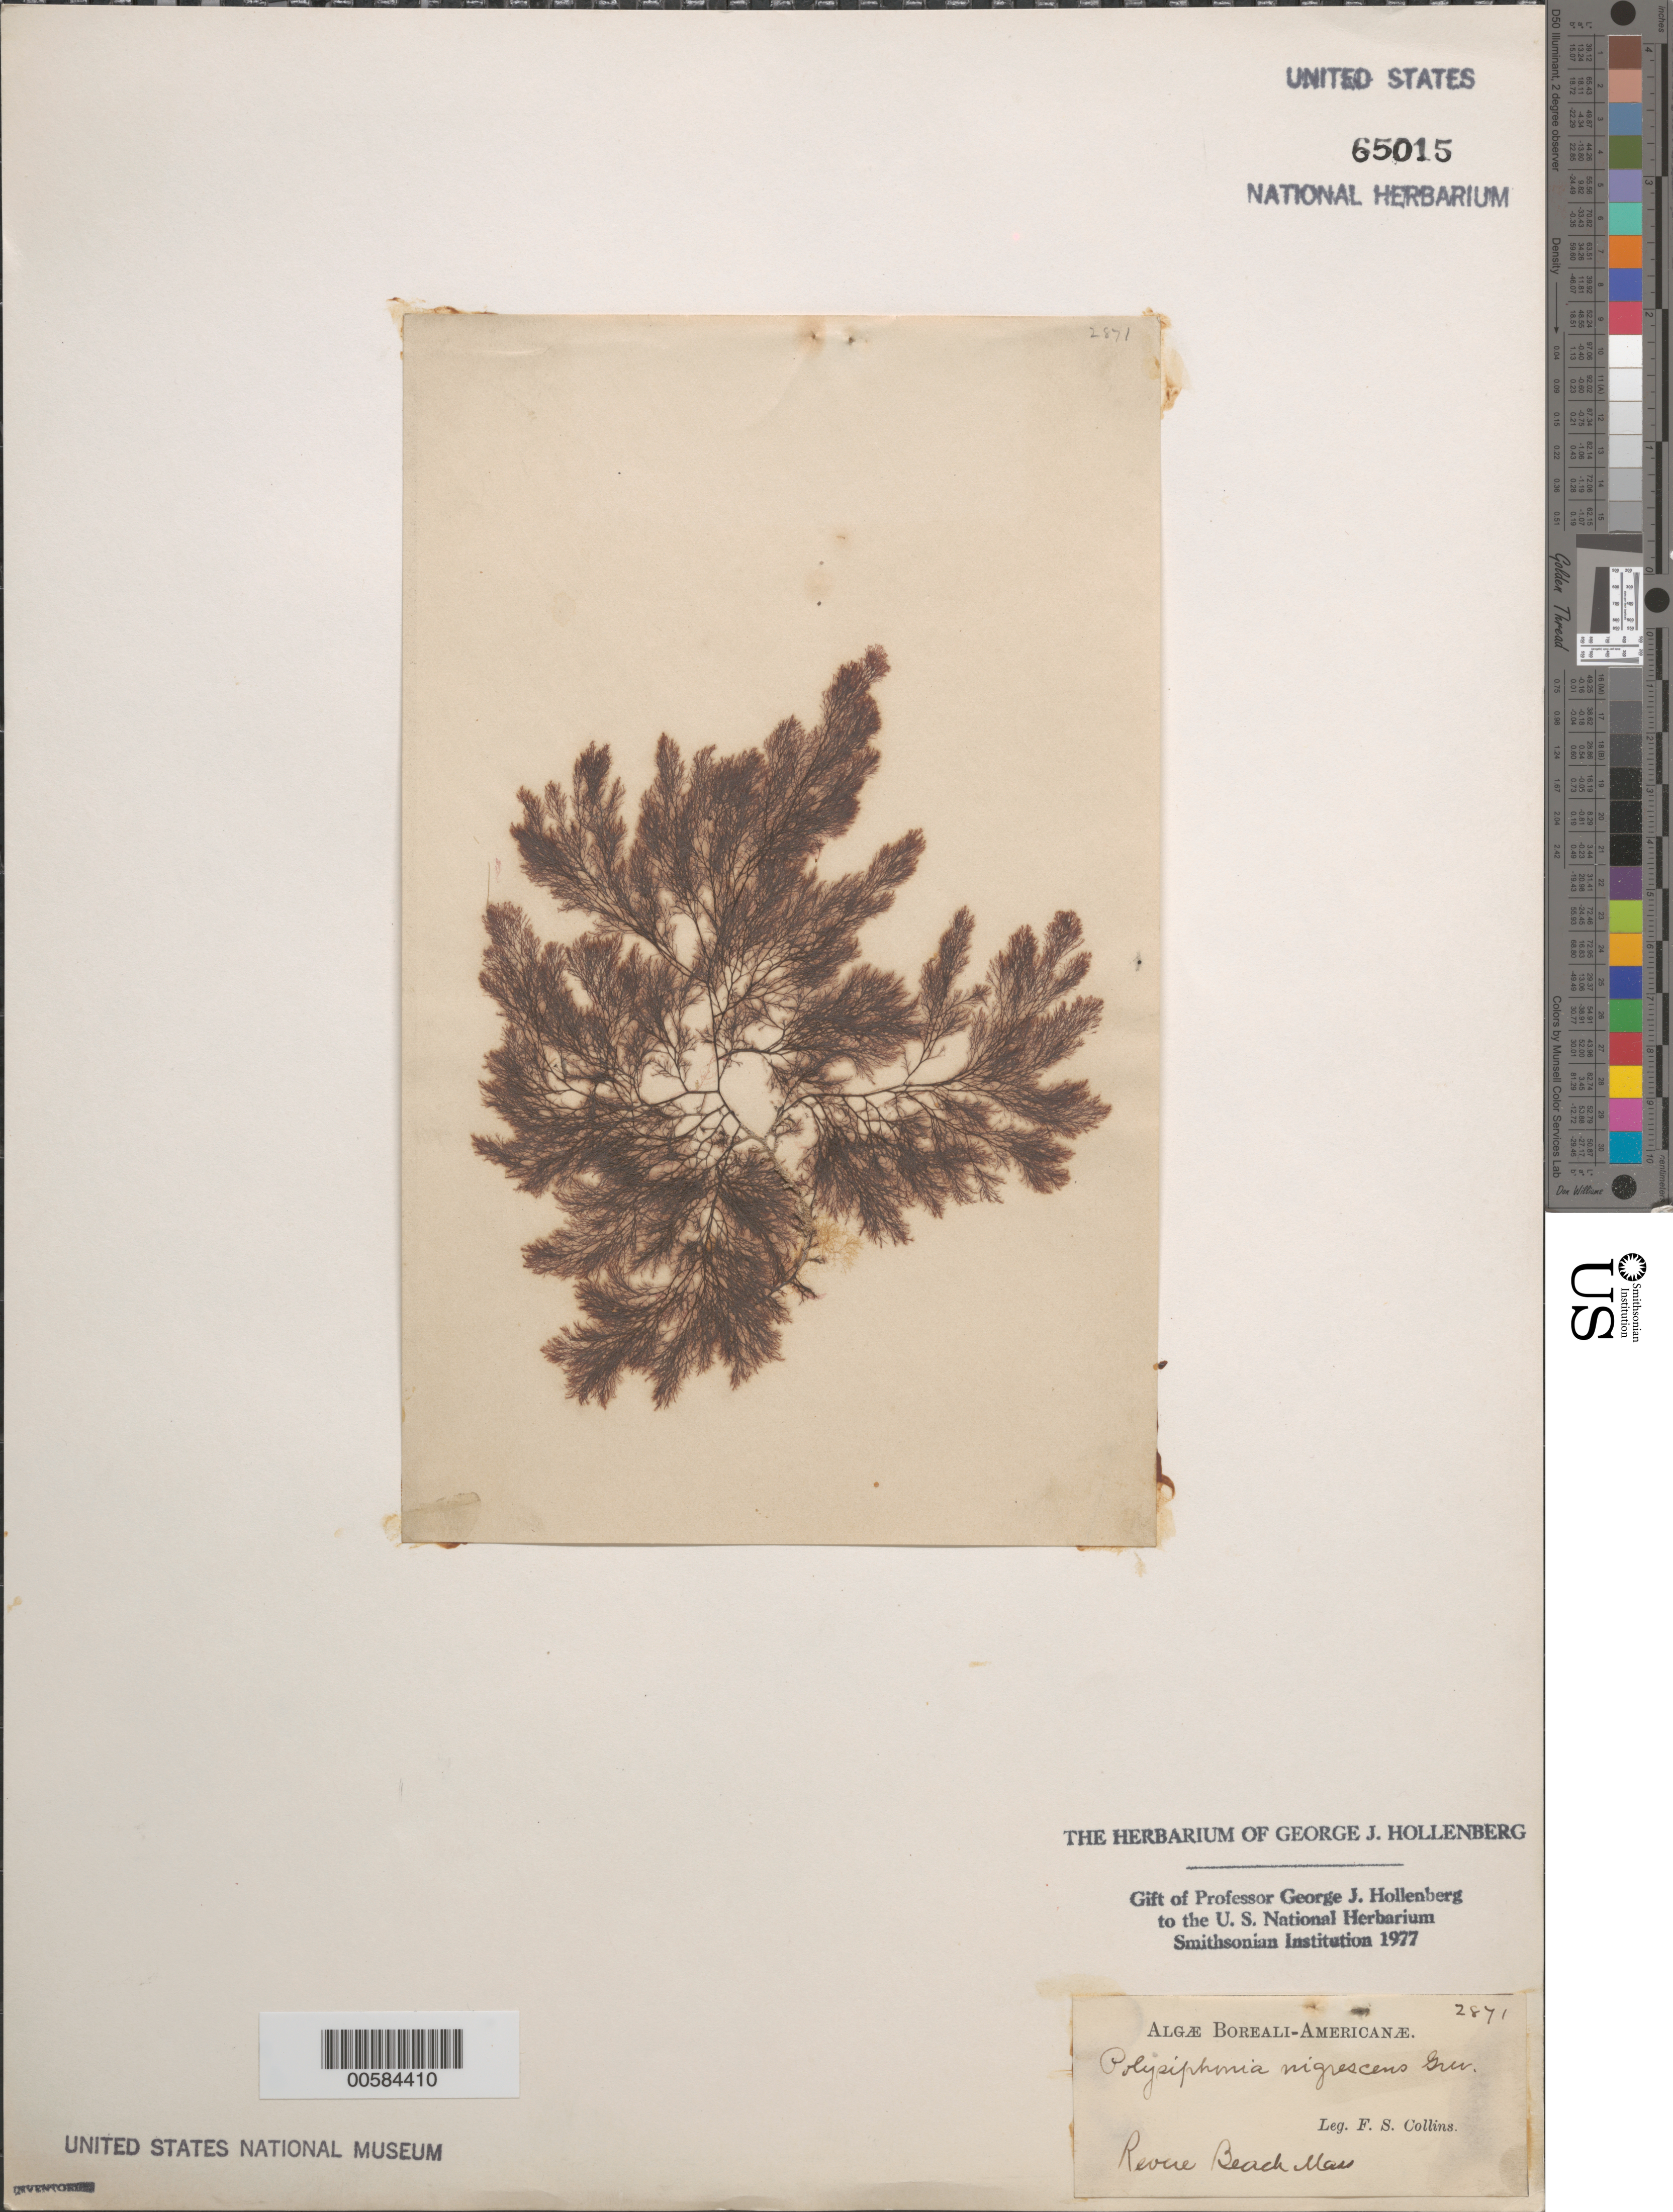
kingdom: Plantae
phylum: Rhodophyta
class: Florideophyceae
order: Ceramiales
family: Rhodomelaceae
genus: Vertebrata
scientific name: Vertebrata fucoides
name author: (Hudson) Kuntze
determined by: Algae name updating Project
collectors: F. Collins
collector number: FSC 2871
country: United States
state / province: Massachusetts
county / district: Suffolk County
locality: Revere Beach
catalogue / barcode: US 65015